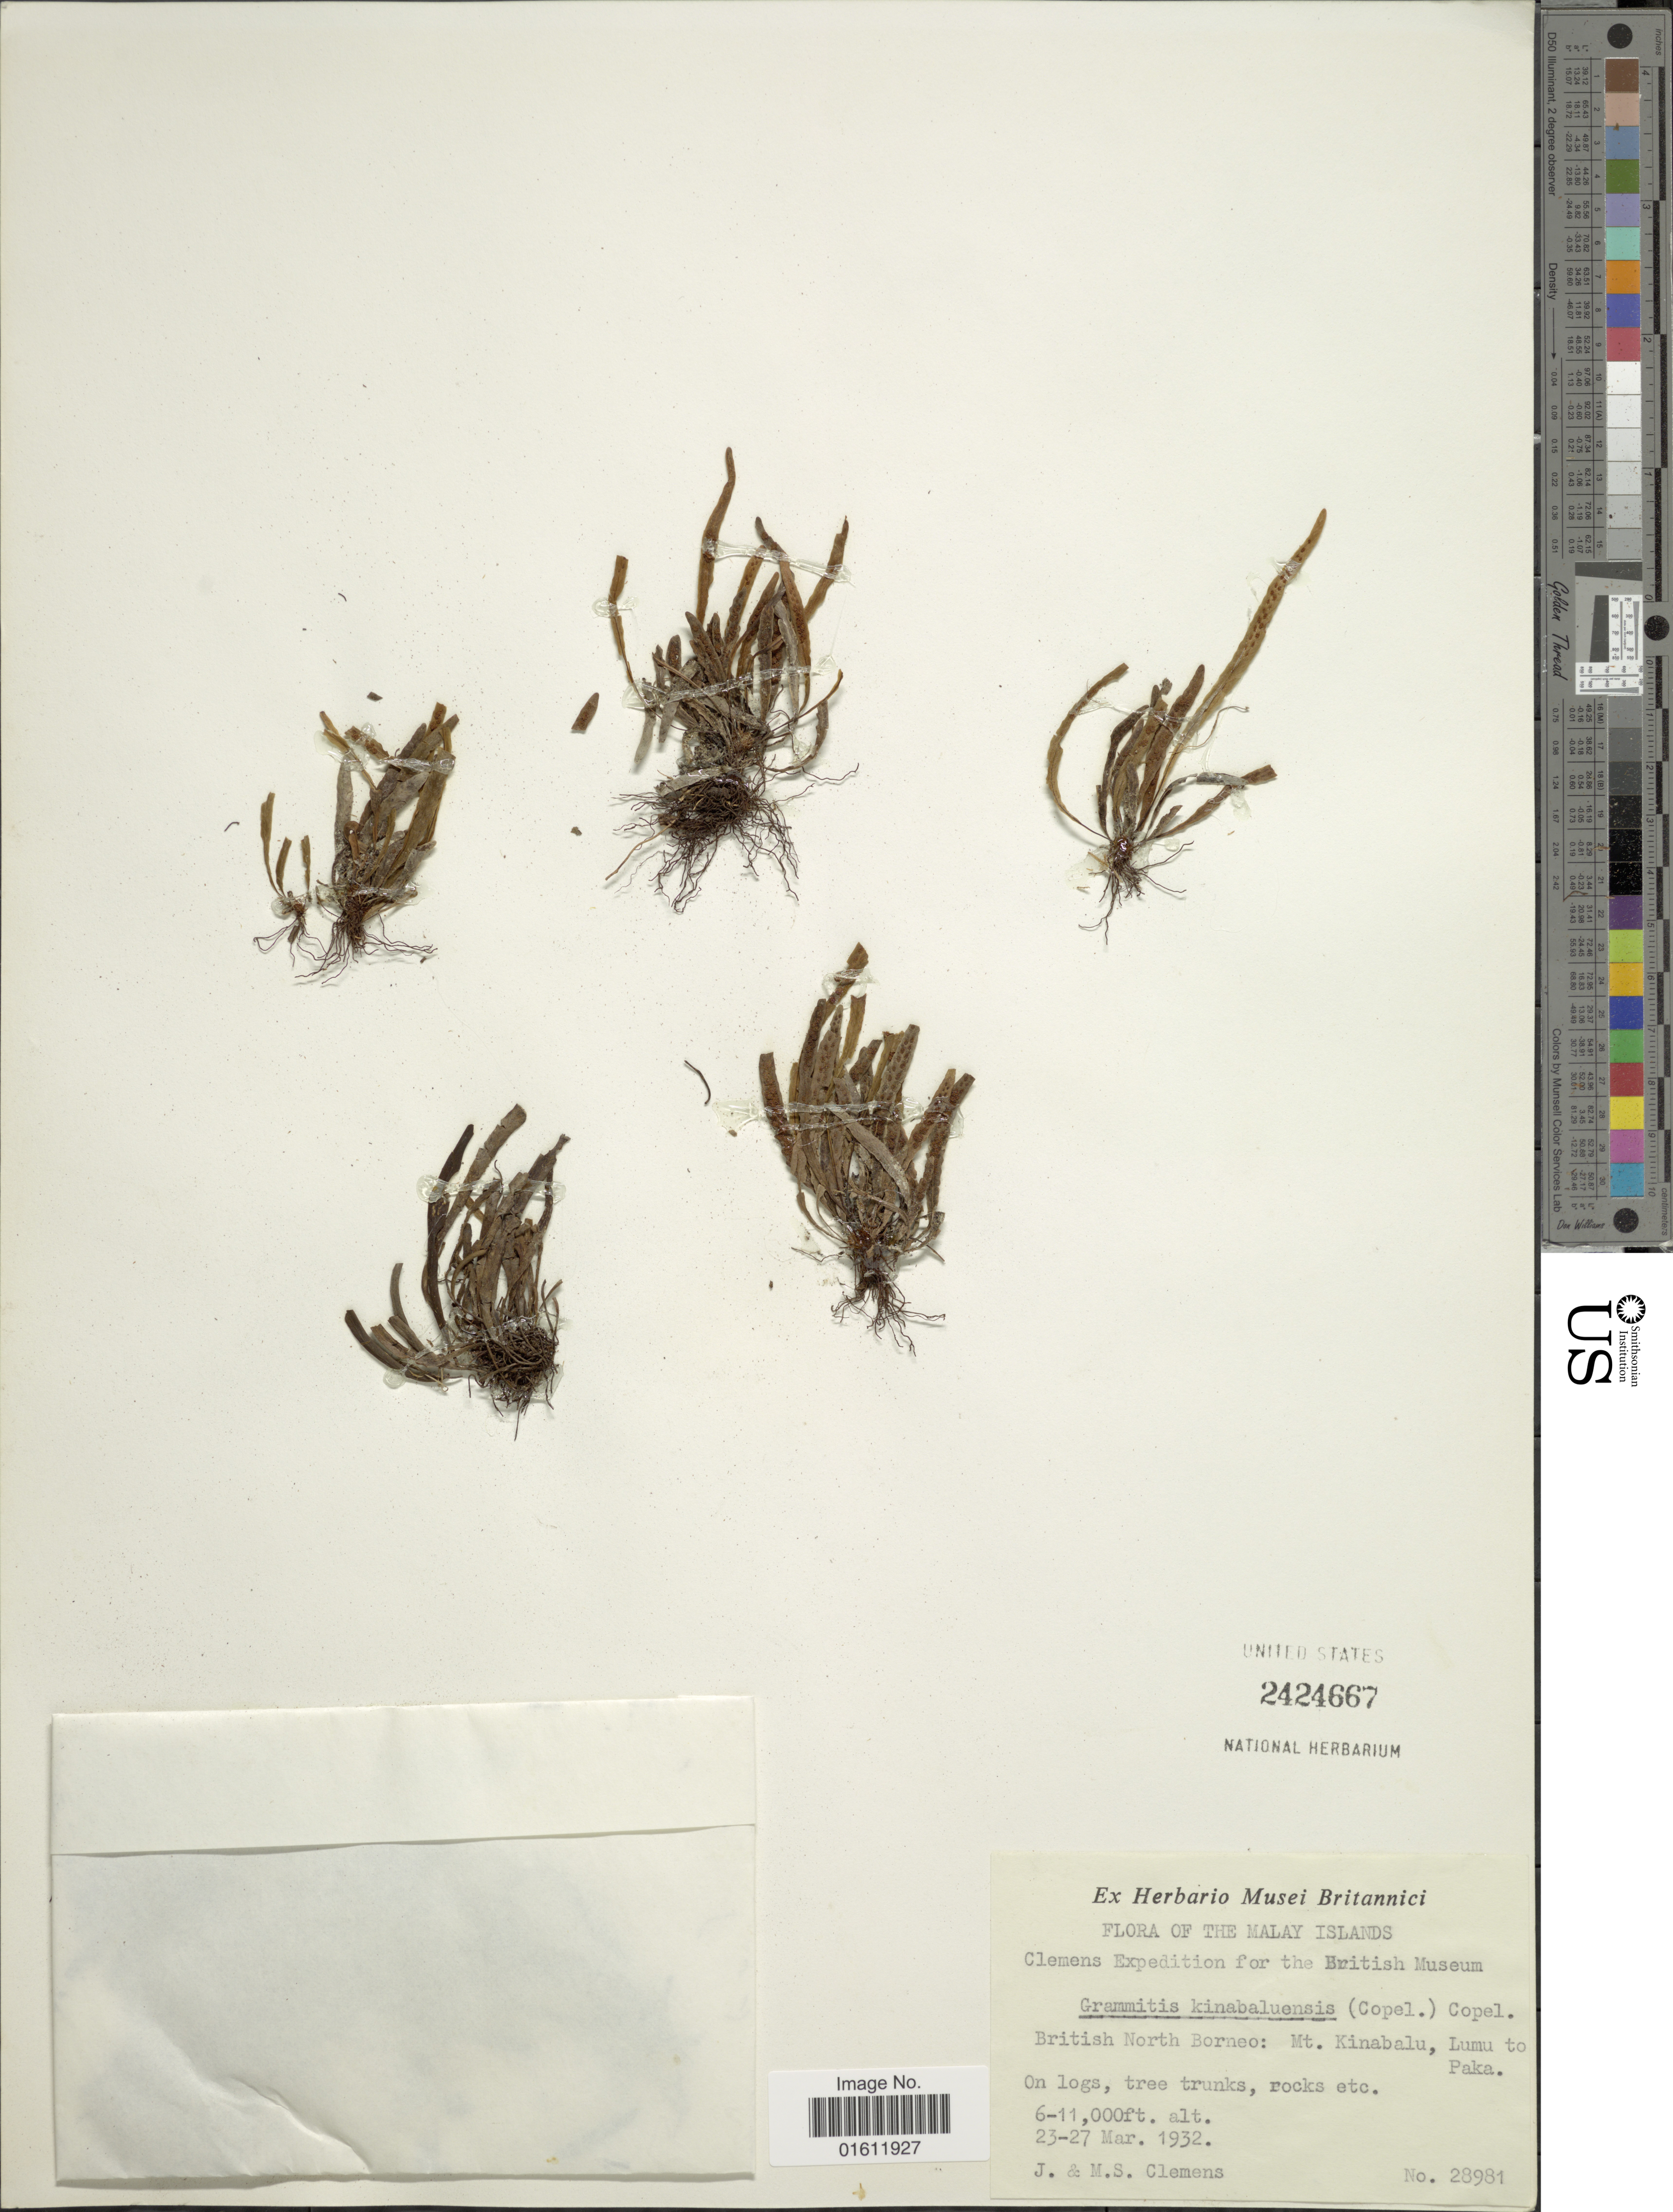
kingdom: Plantae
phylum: Tracheophyta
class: Polypodiopsida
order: Polypodiales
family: Polypodiaceae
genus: Radiogrammitis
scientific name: Radiogrammitis kinabaluensis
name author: (Copel.) Parris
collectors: J. Clemens & M. S. Clemens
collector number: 28981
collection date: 1932-03-23/1932-03-27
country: Malaysia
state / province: Sabah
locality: Malay Islands, British North Borneo: Mt Kinabalu, Lumu to Paka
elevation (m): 1829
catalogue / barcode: US 2424667